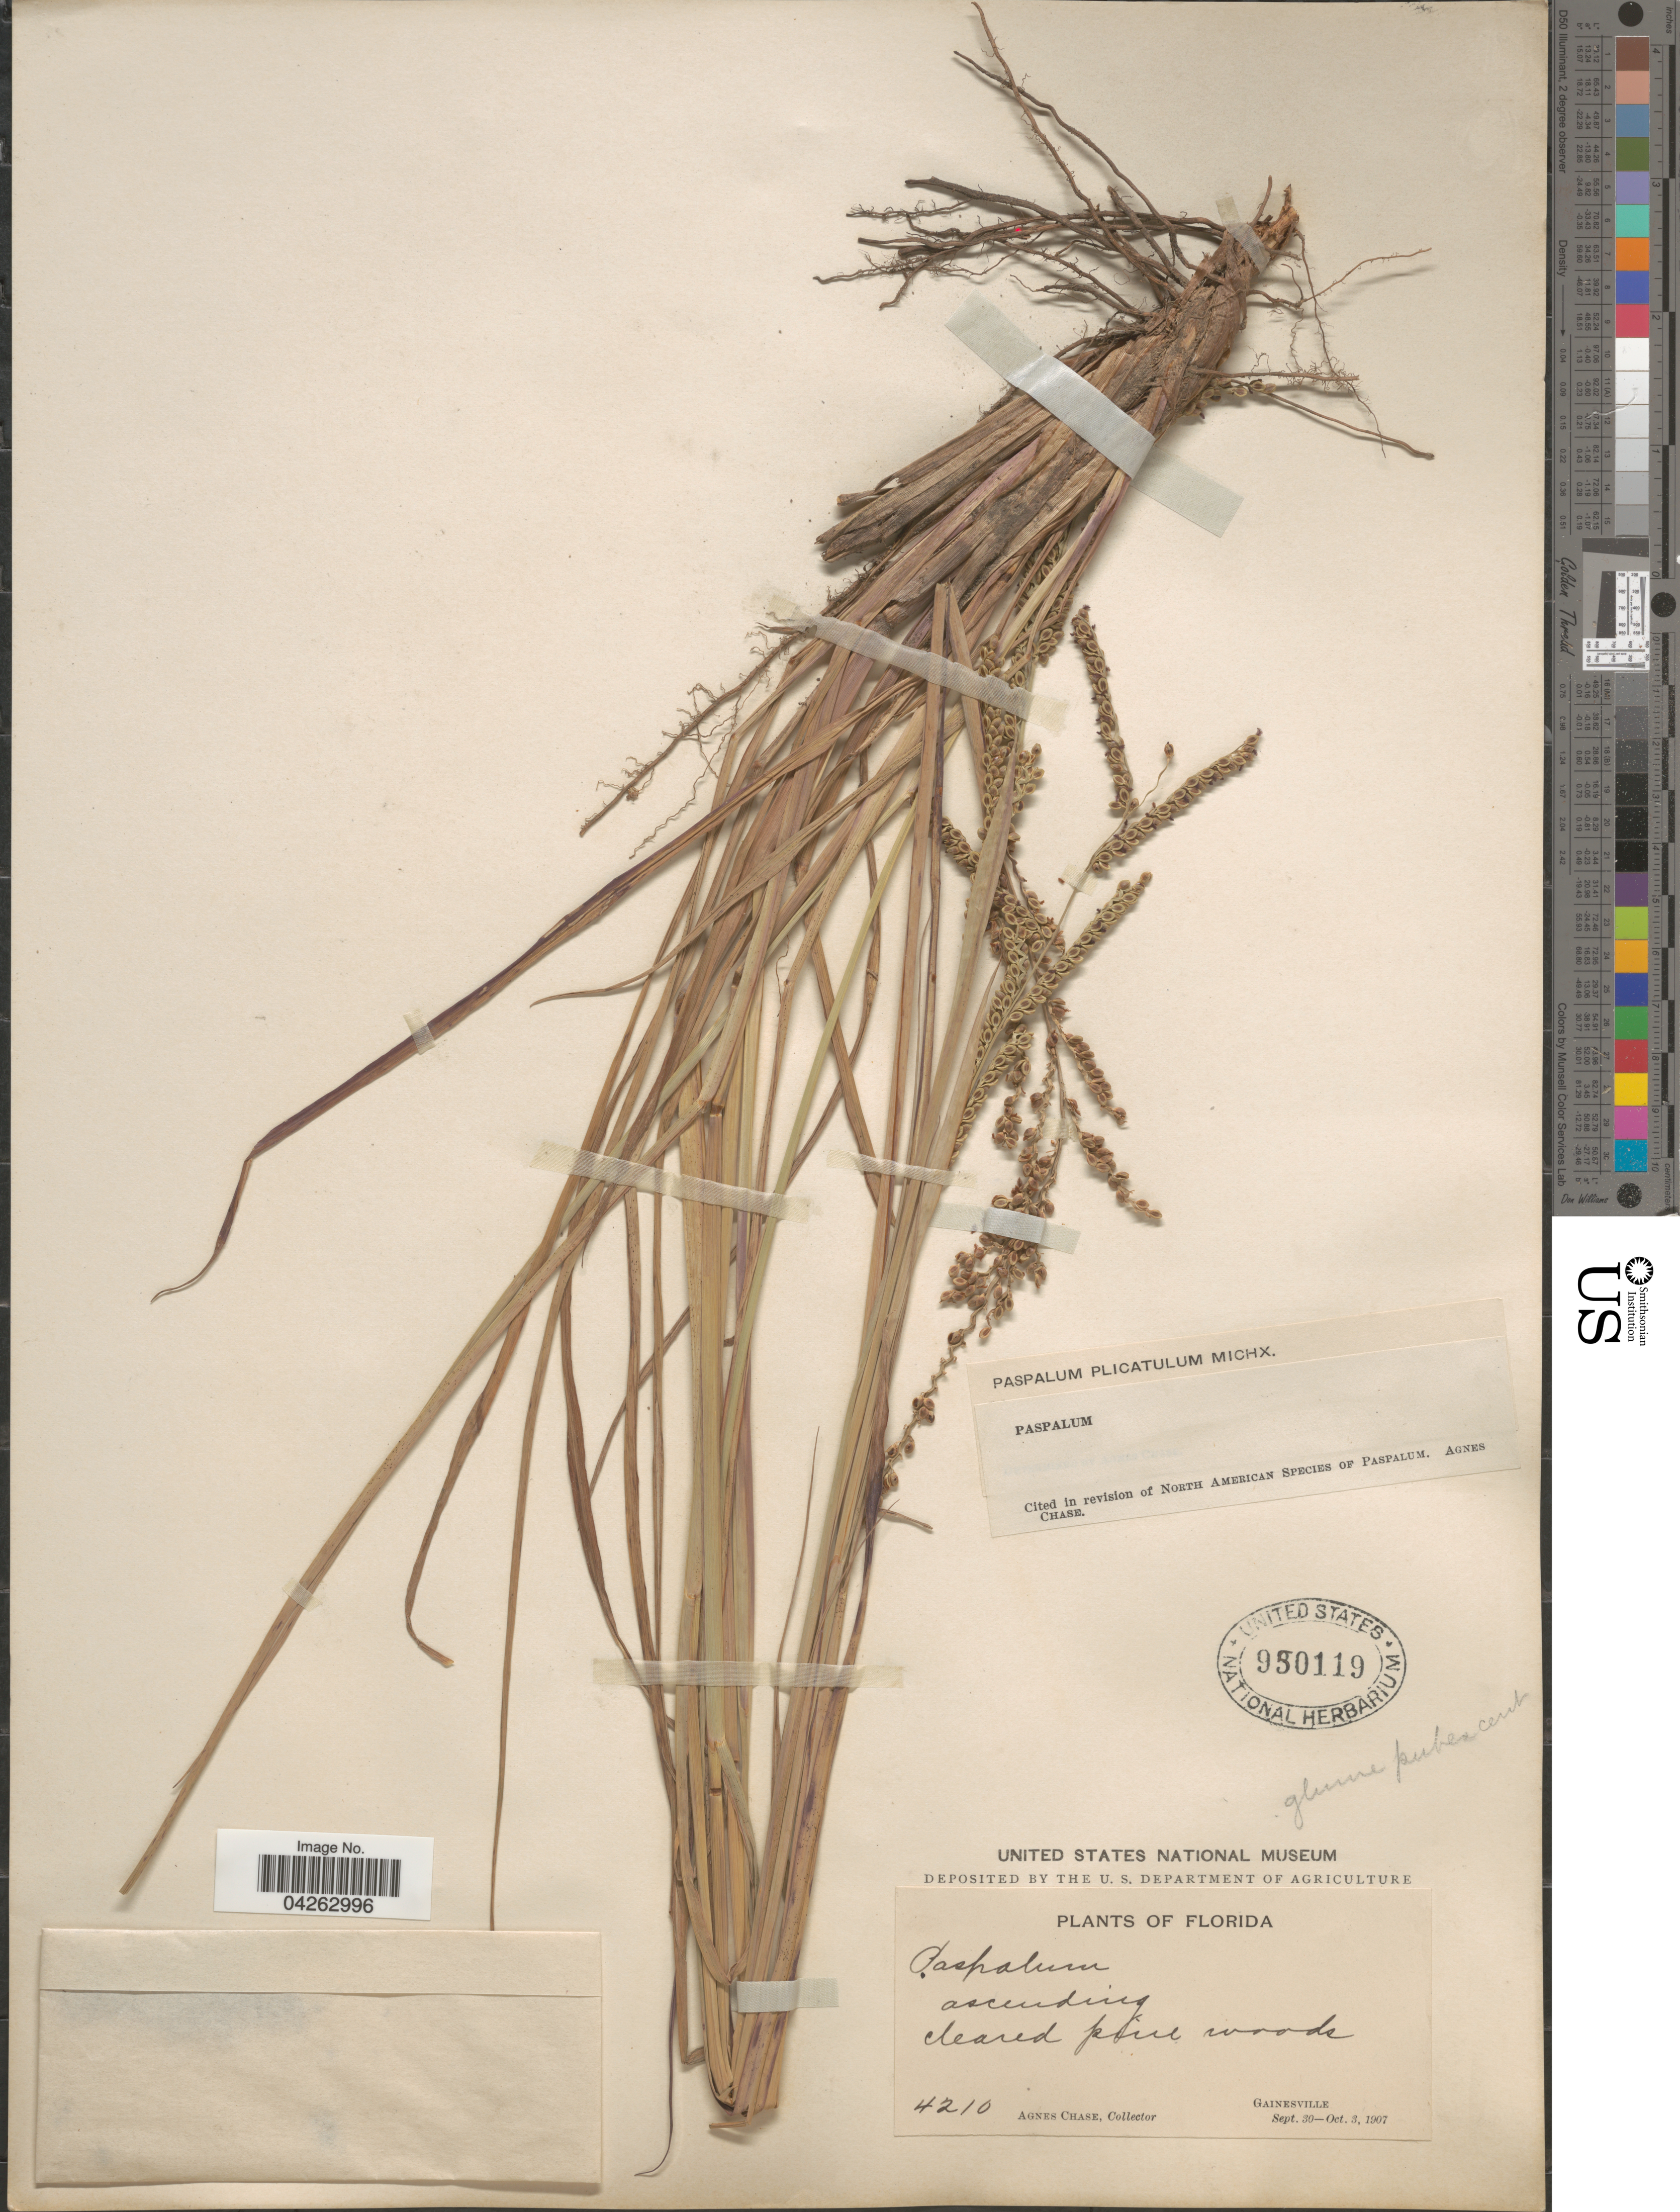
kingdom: Plantae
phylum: Tracheophyta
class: Liliopsida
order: Poales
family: Poaceae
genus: Paspalum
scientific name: Paspalum plicatulum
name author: Michx.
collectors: A. Chase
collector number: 4210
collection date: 1907-09-30/1907-10-03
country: United States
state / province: Florida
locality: Gainesville.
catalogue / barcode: US 950119